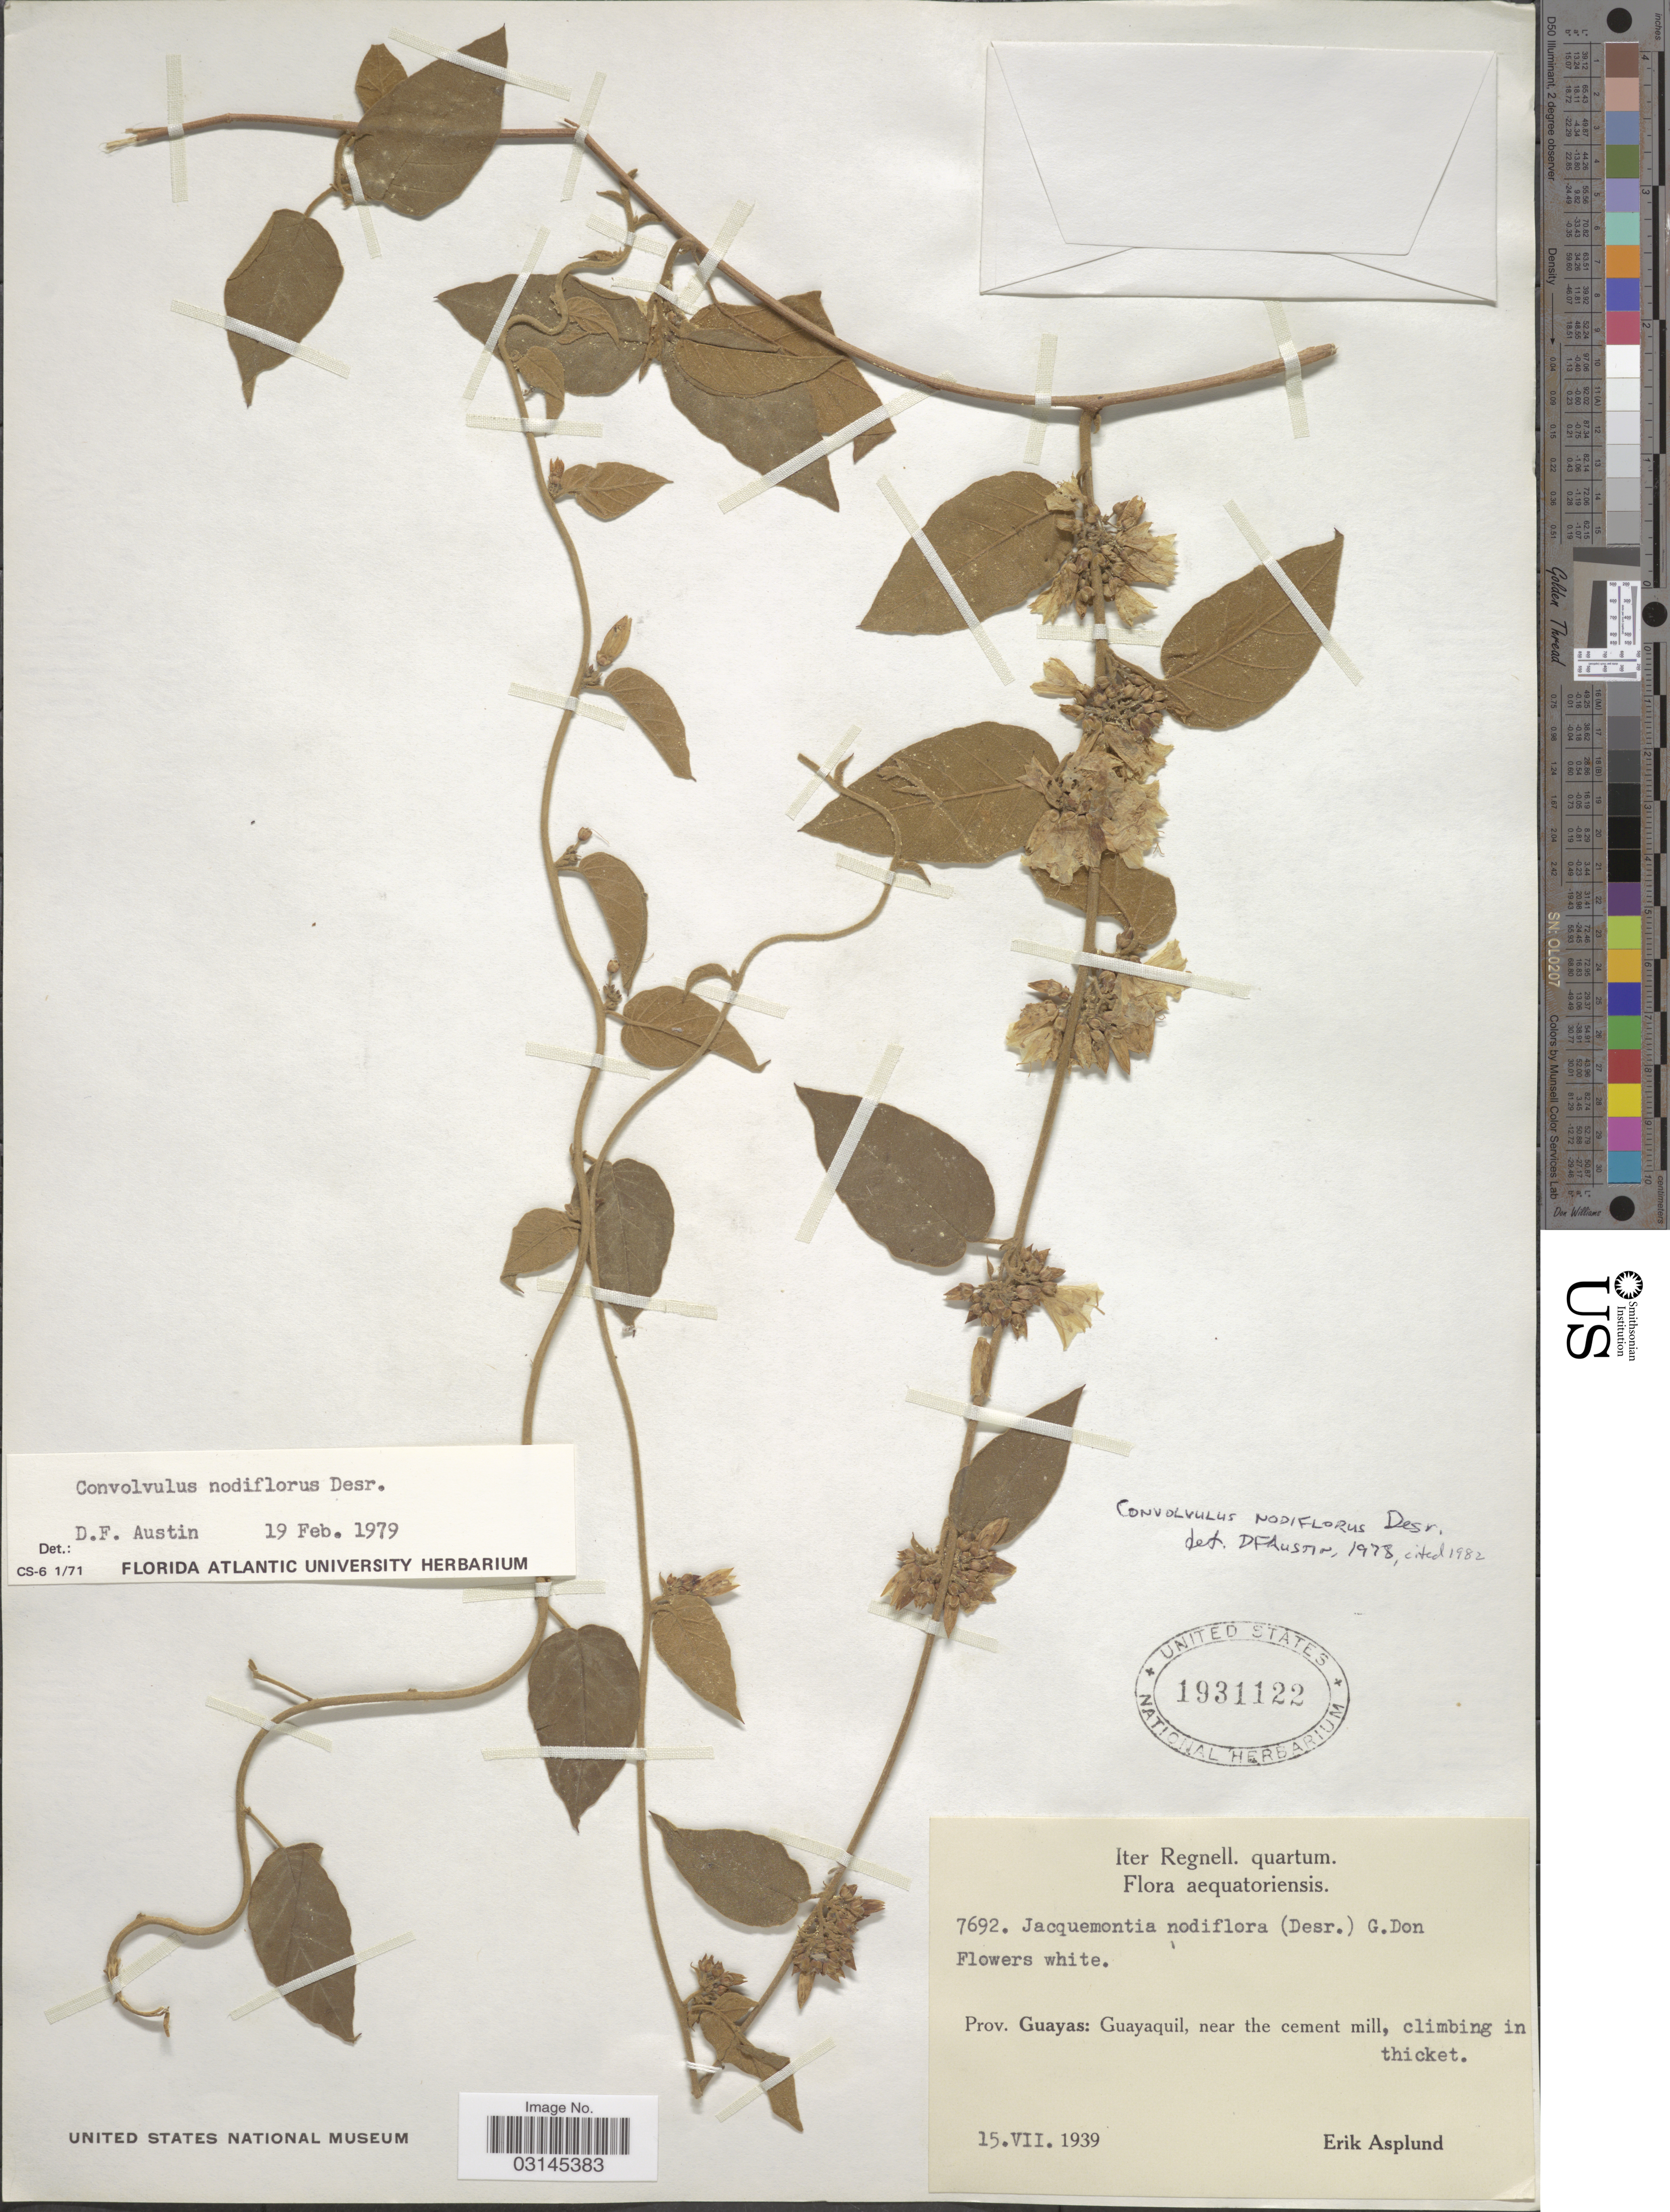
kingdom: Plantae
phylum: Tracheophyta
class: Magnoliopsida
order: Solanales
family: Convolvulaceae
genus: Convolvulus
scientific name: Convolvulus nodiflorus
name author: Desr.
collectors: E. Asplund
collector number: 7692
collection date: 1939-07-15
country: Ecuador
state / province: Guayas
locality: Guayaquil, near the cement mill.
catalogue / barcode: US 1931122